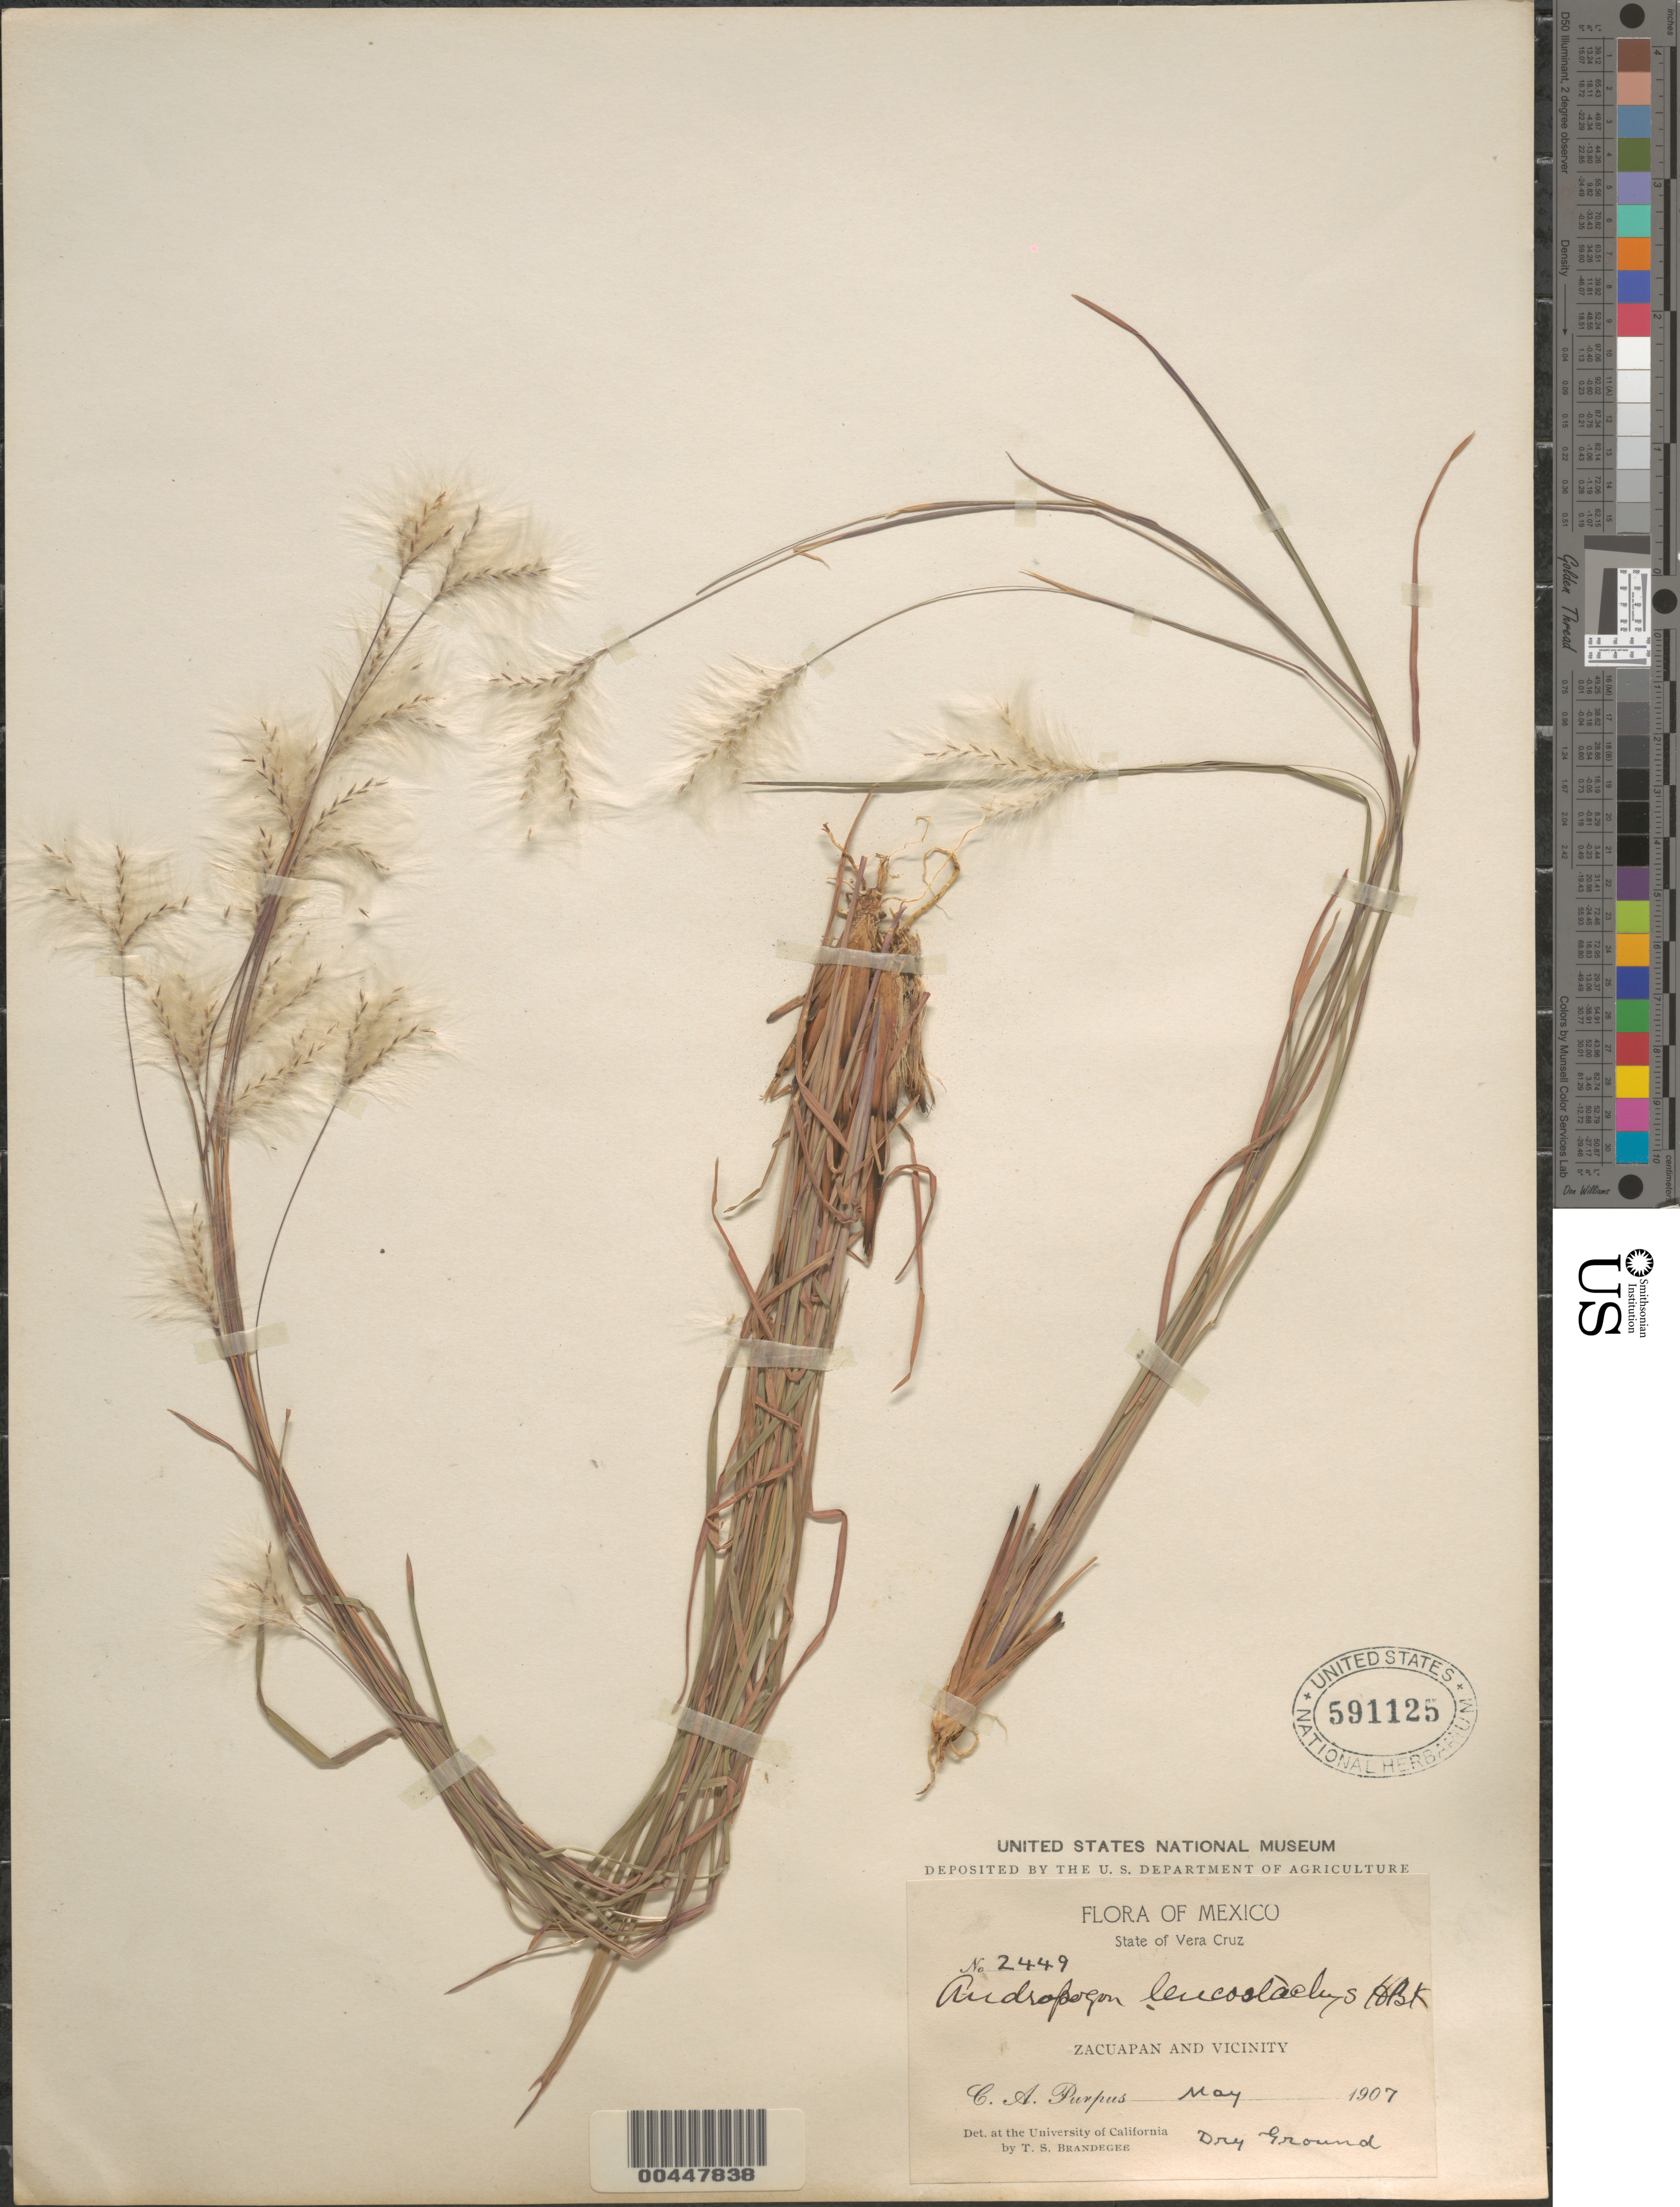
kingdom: Plantae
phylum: Tracheophyta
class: Liliopsida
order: Poales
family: Poaceae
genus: Andropogon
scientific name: Andropogon leucostachyus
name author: Kunth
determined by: Brandegee, Townsend S.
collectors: C. A. Purpus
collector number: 2449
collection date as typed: May 1907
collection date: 1907-05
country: Mexico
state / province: Veracruz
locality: Zacuapan and vicinity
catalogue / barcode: US 591125